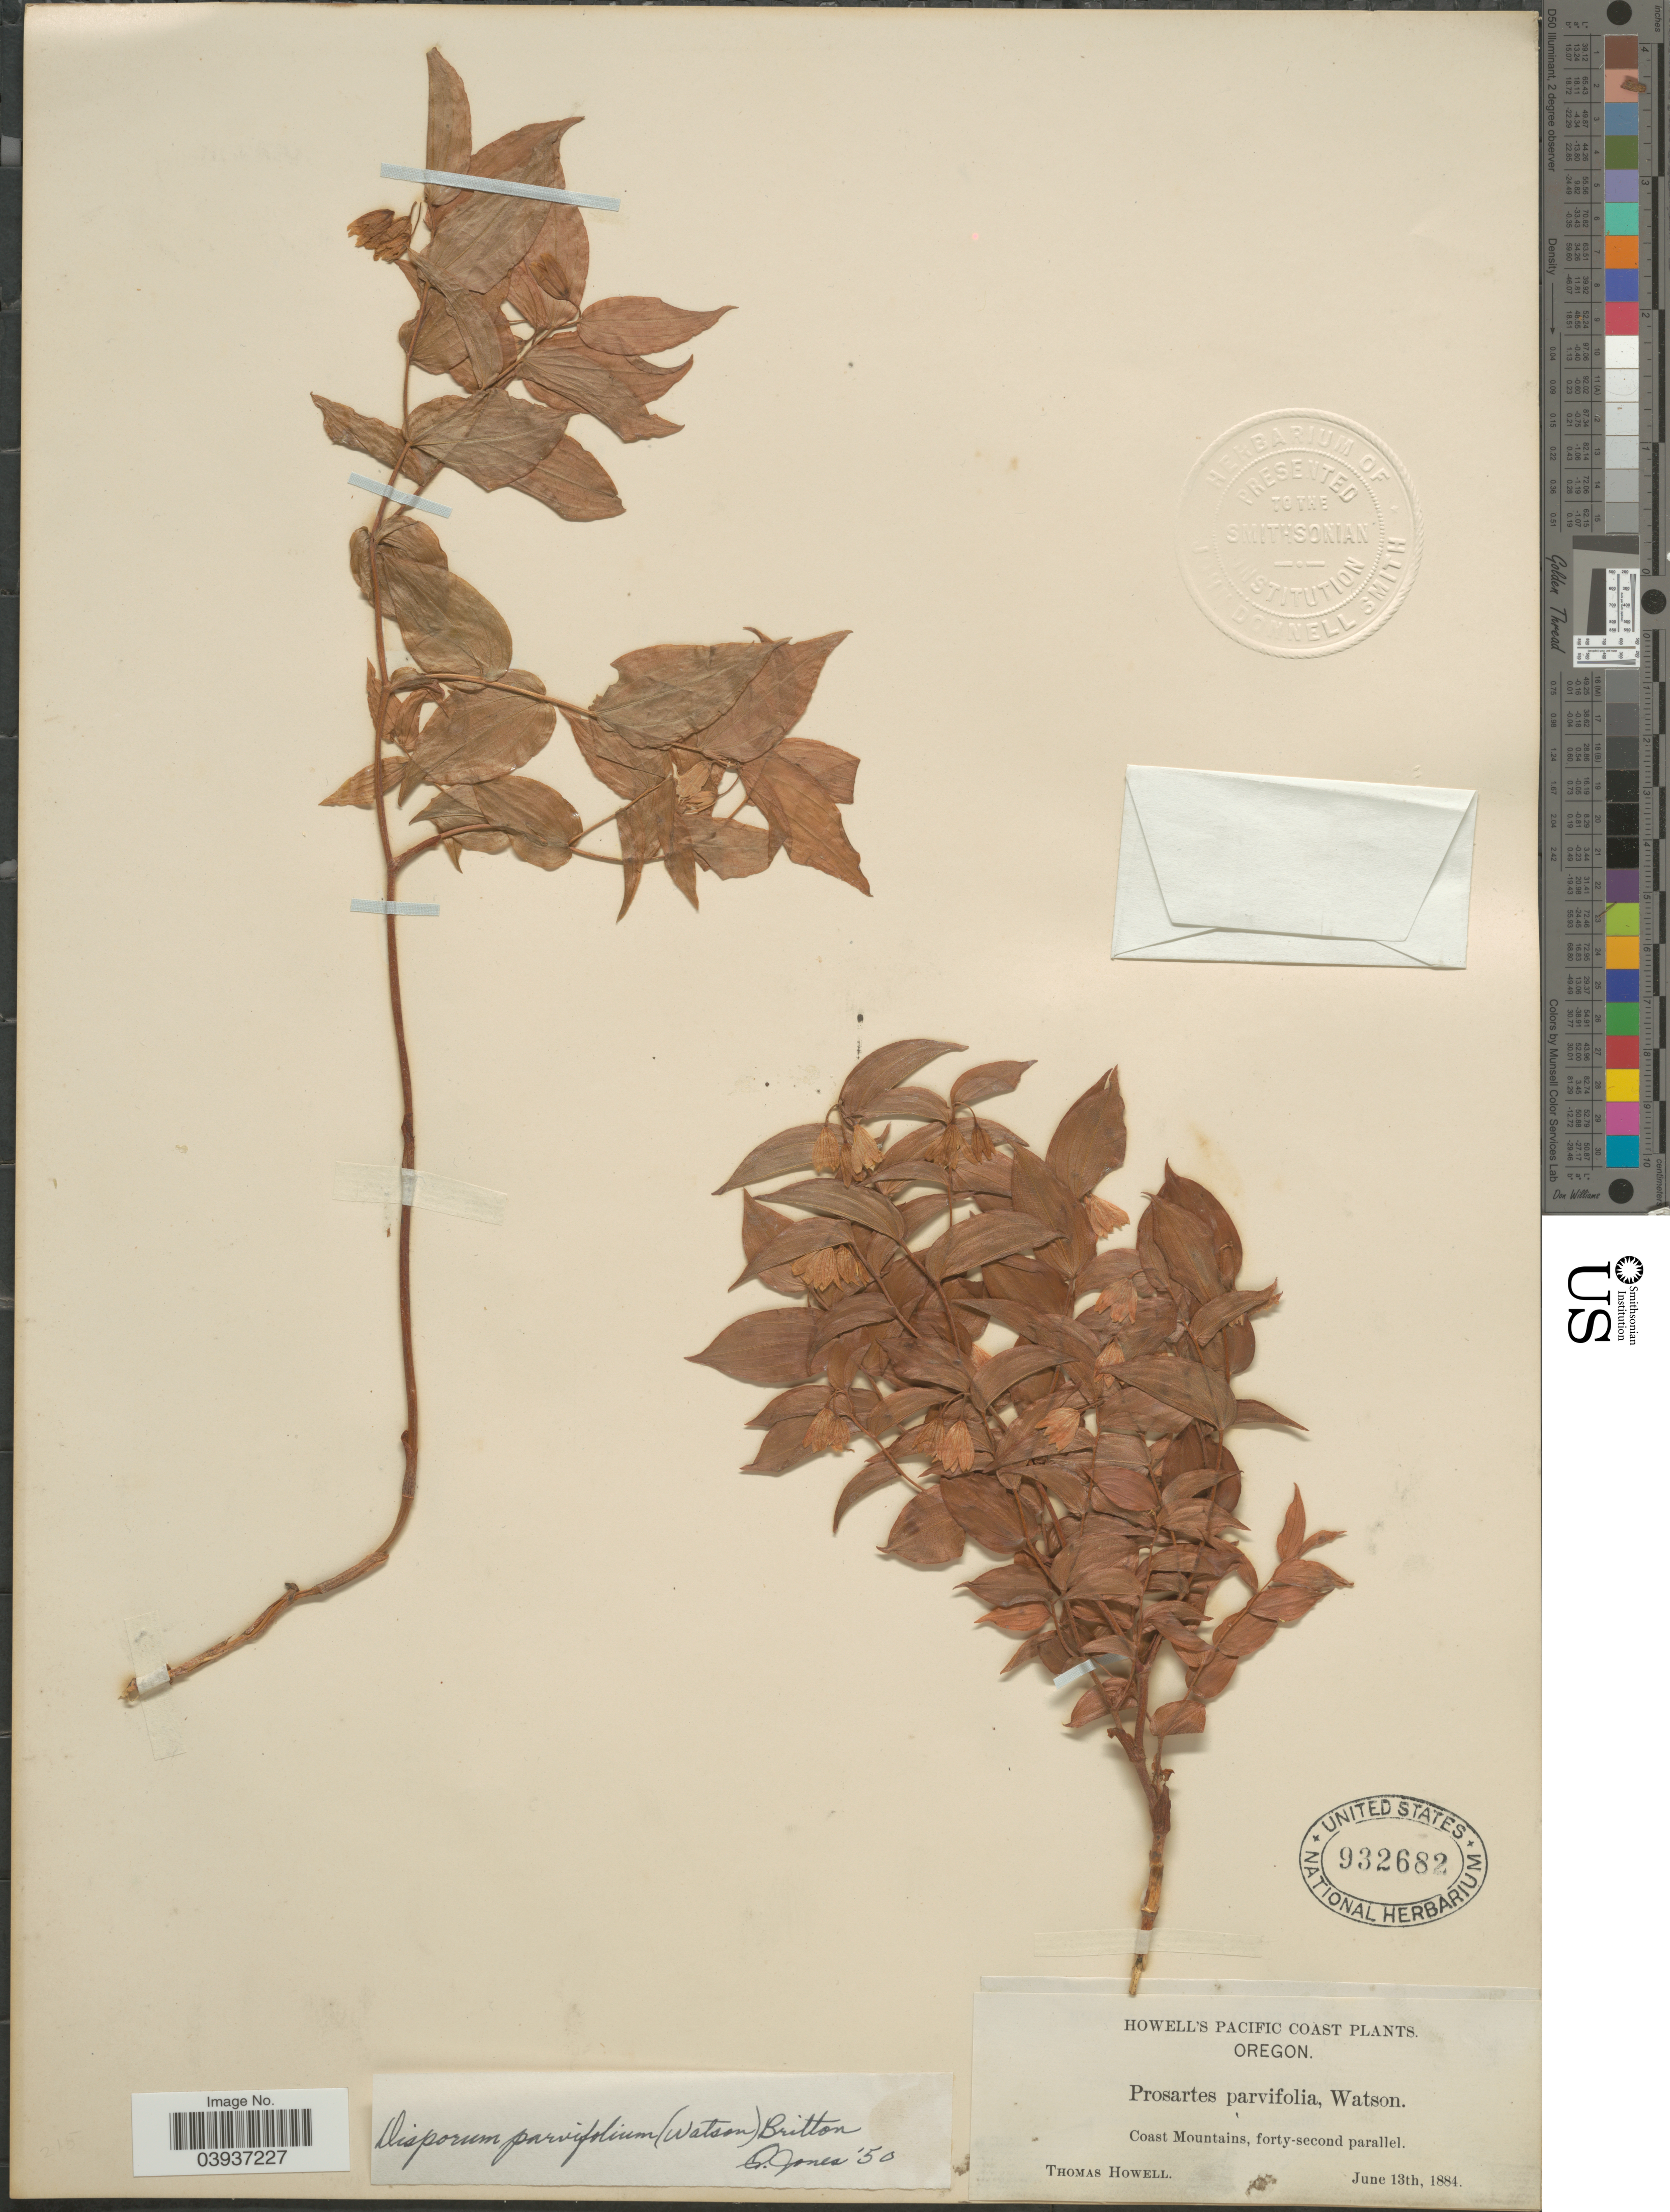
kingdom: Plantae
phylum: Tracheophyta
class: Liliopsida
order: Liliales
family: Colchicaceae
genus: Disporum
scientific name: Disporum parvifolium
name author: Britton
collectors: T. Howell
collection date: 1884-06-13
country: United States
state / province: Oregon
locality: Pacific Coast. Coast Mountains, forty-second parallel.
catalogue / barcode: US 932682